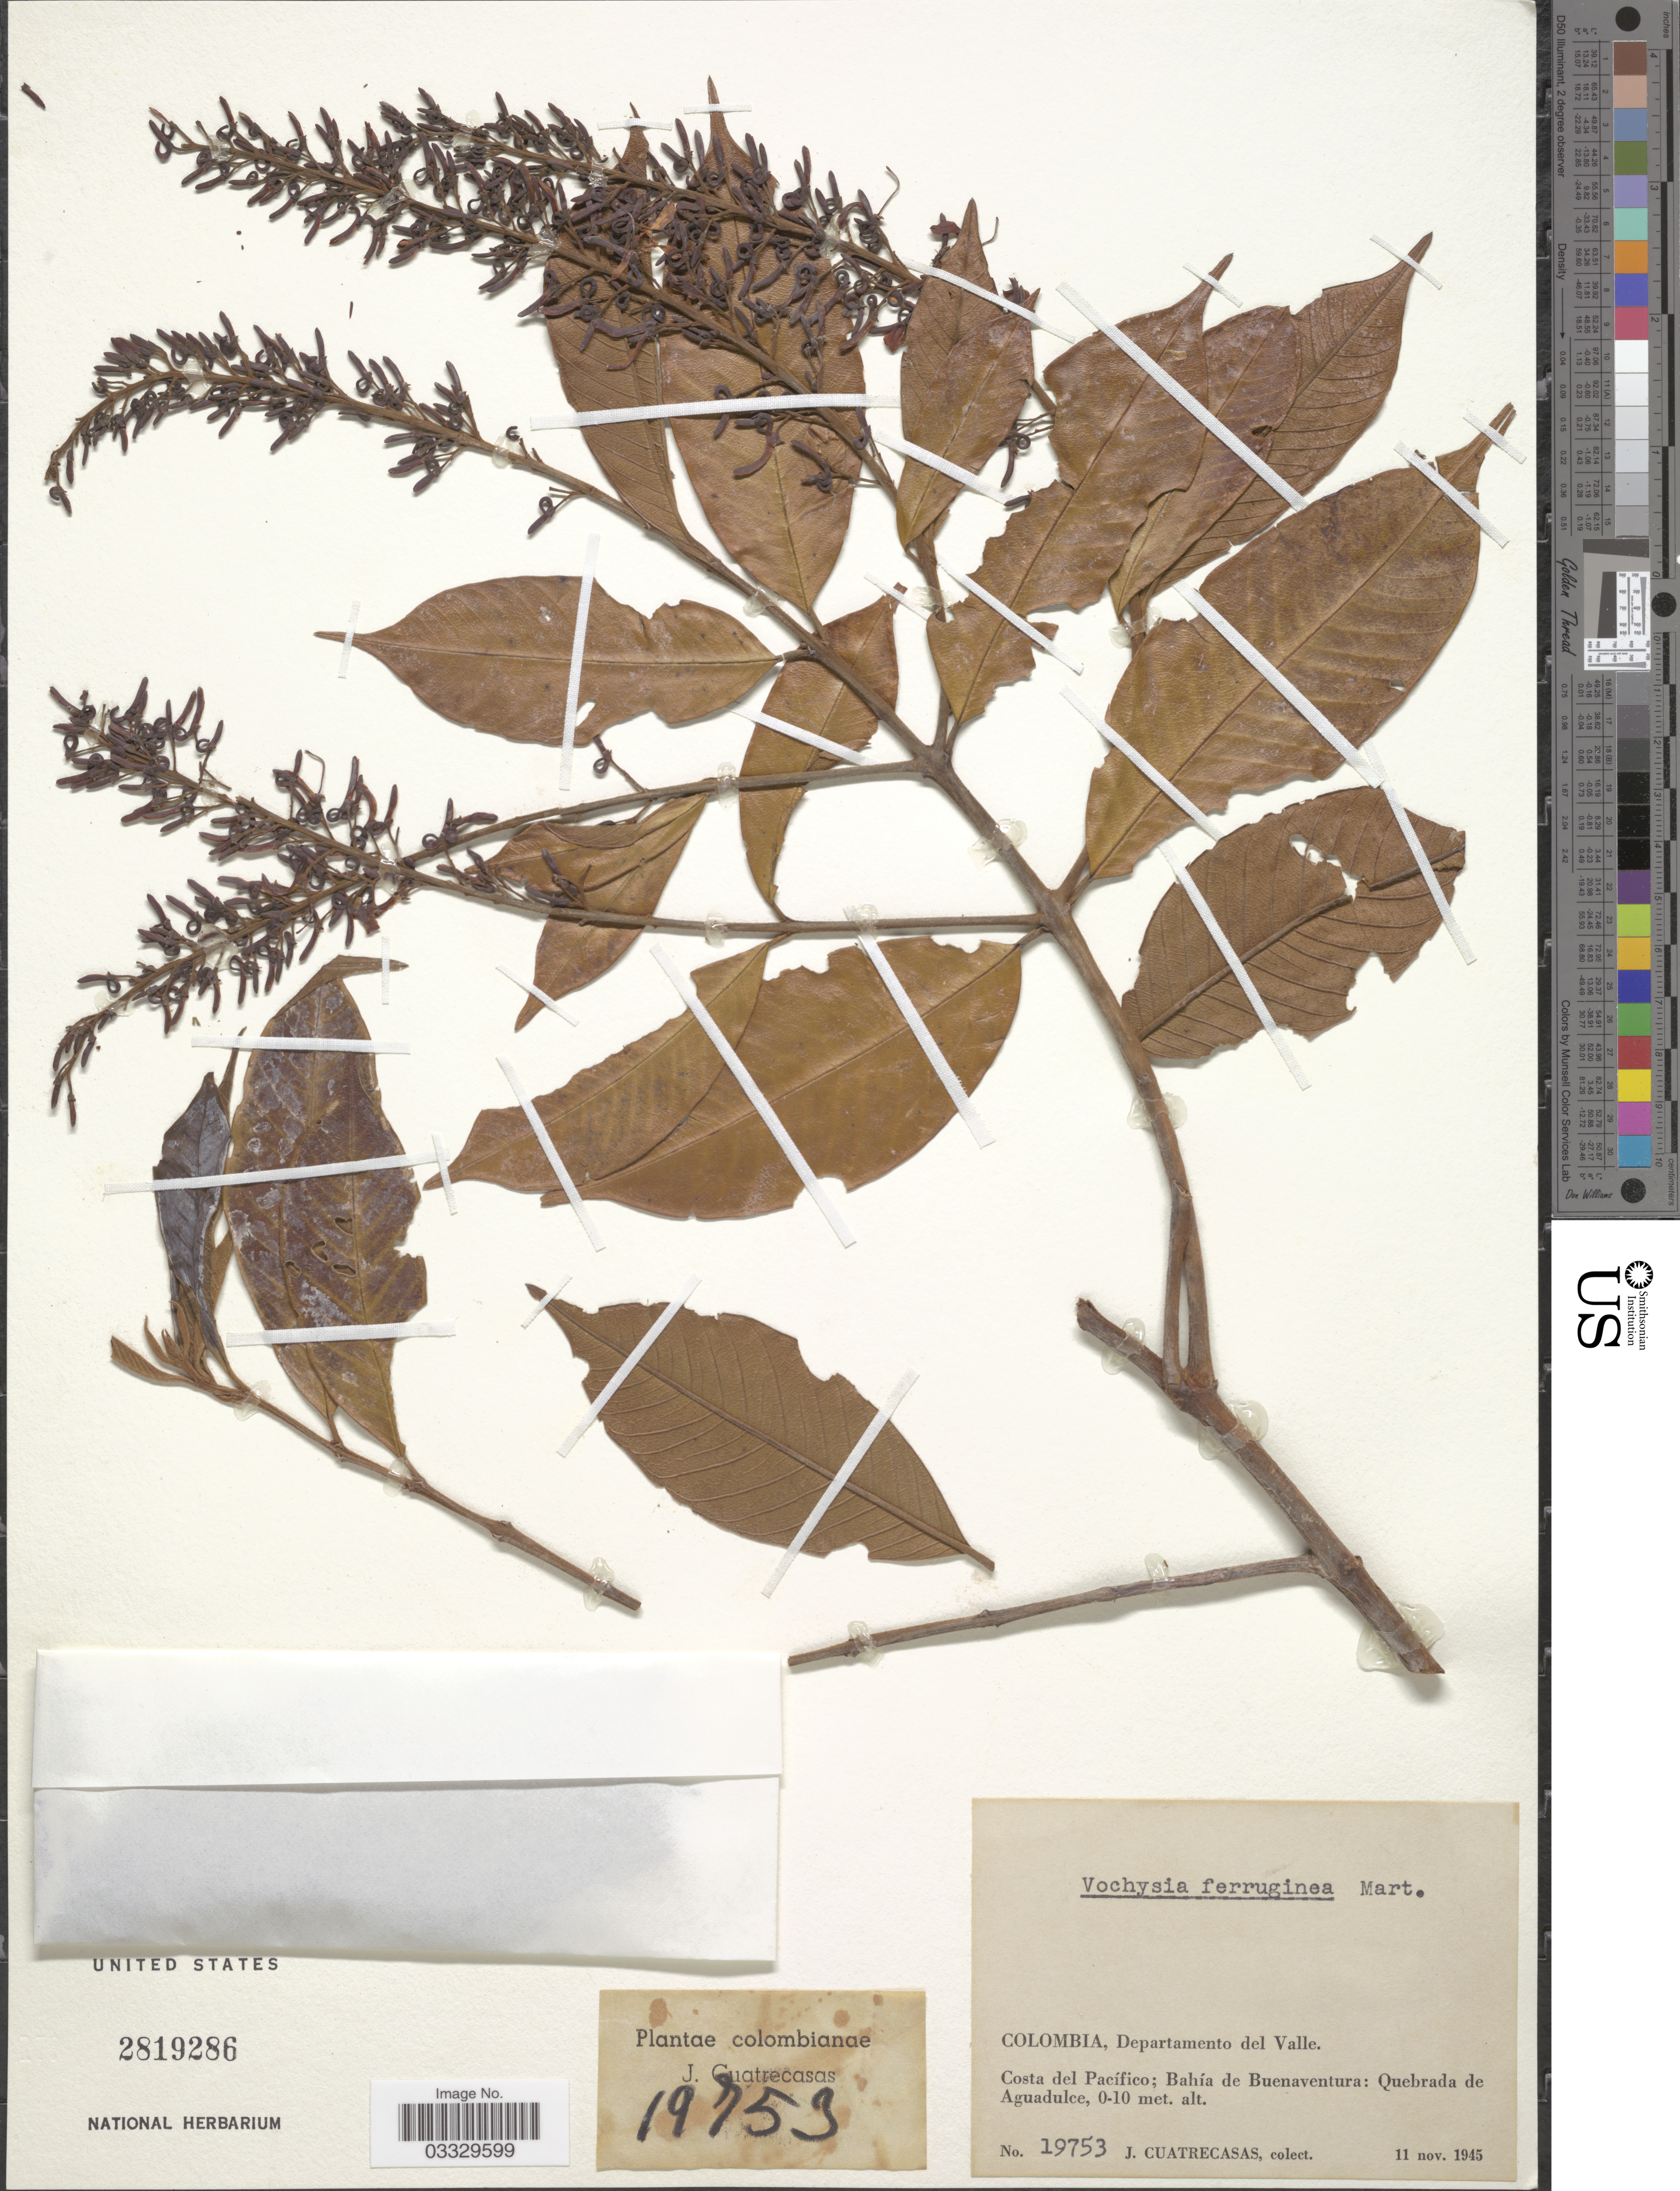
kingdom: Plantae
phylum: Tracheophyta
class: Magnoliopsida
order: Myrtales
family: Vochysiaceae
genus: Vochysia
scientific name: Vochysia ferruginea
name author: Mart.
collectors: J. Cuatrecasas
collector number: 19753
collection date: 1945-11-11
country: Colombia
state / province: Valle del Cauca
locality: Departamento del Valle. Costa del Pacífico; Bahía de Buenaventura: Quebrada de Aguadulce.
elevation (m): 0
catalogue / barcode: US 2819286